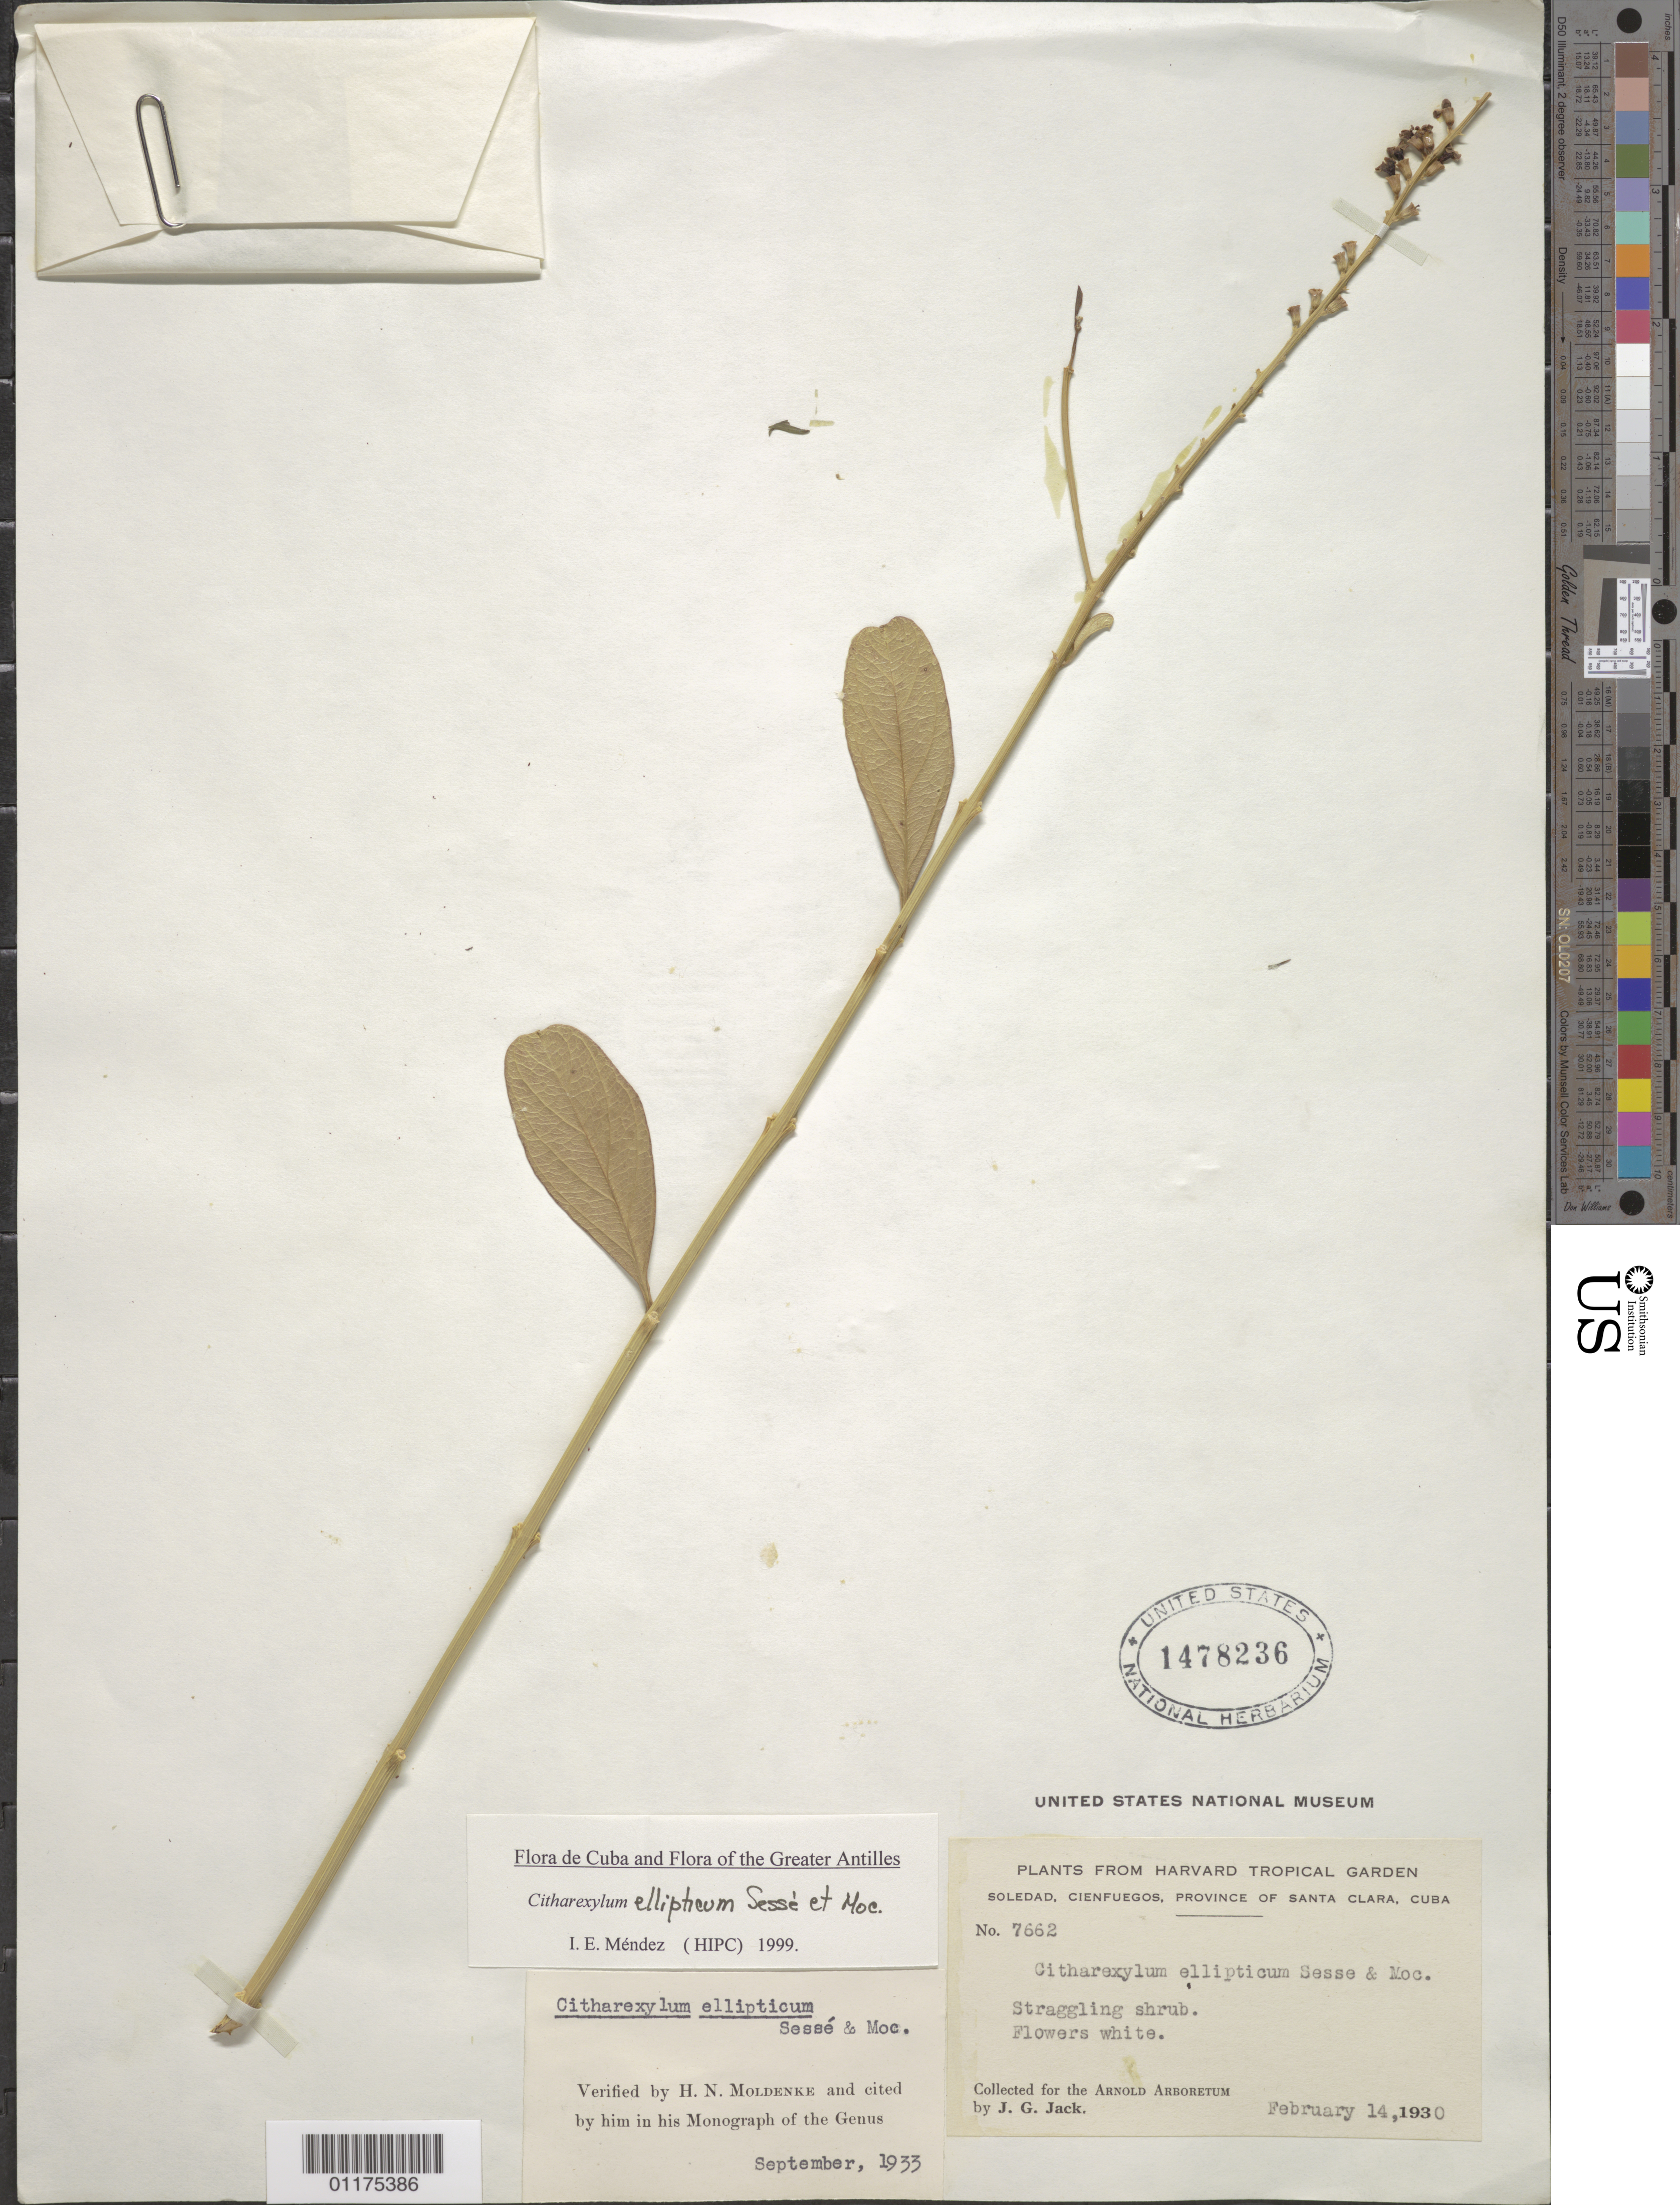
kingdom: Plantae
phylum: Tracheophyta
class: Magnoliopsida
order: Lamiales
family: Verbenaceae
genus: Citharexylum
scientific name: Citharexylum ellipticum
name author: Moc. & Sessé ex D. Don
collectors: J. G. Jack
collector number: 7662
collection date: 1930-02-14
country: Cuba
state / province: Santa Clara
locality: Cienfuegos, Soledad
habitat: Tropical garden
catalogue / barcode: US 1478236